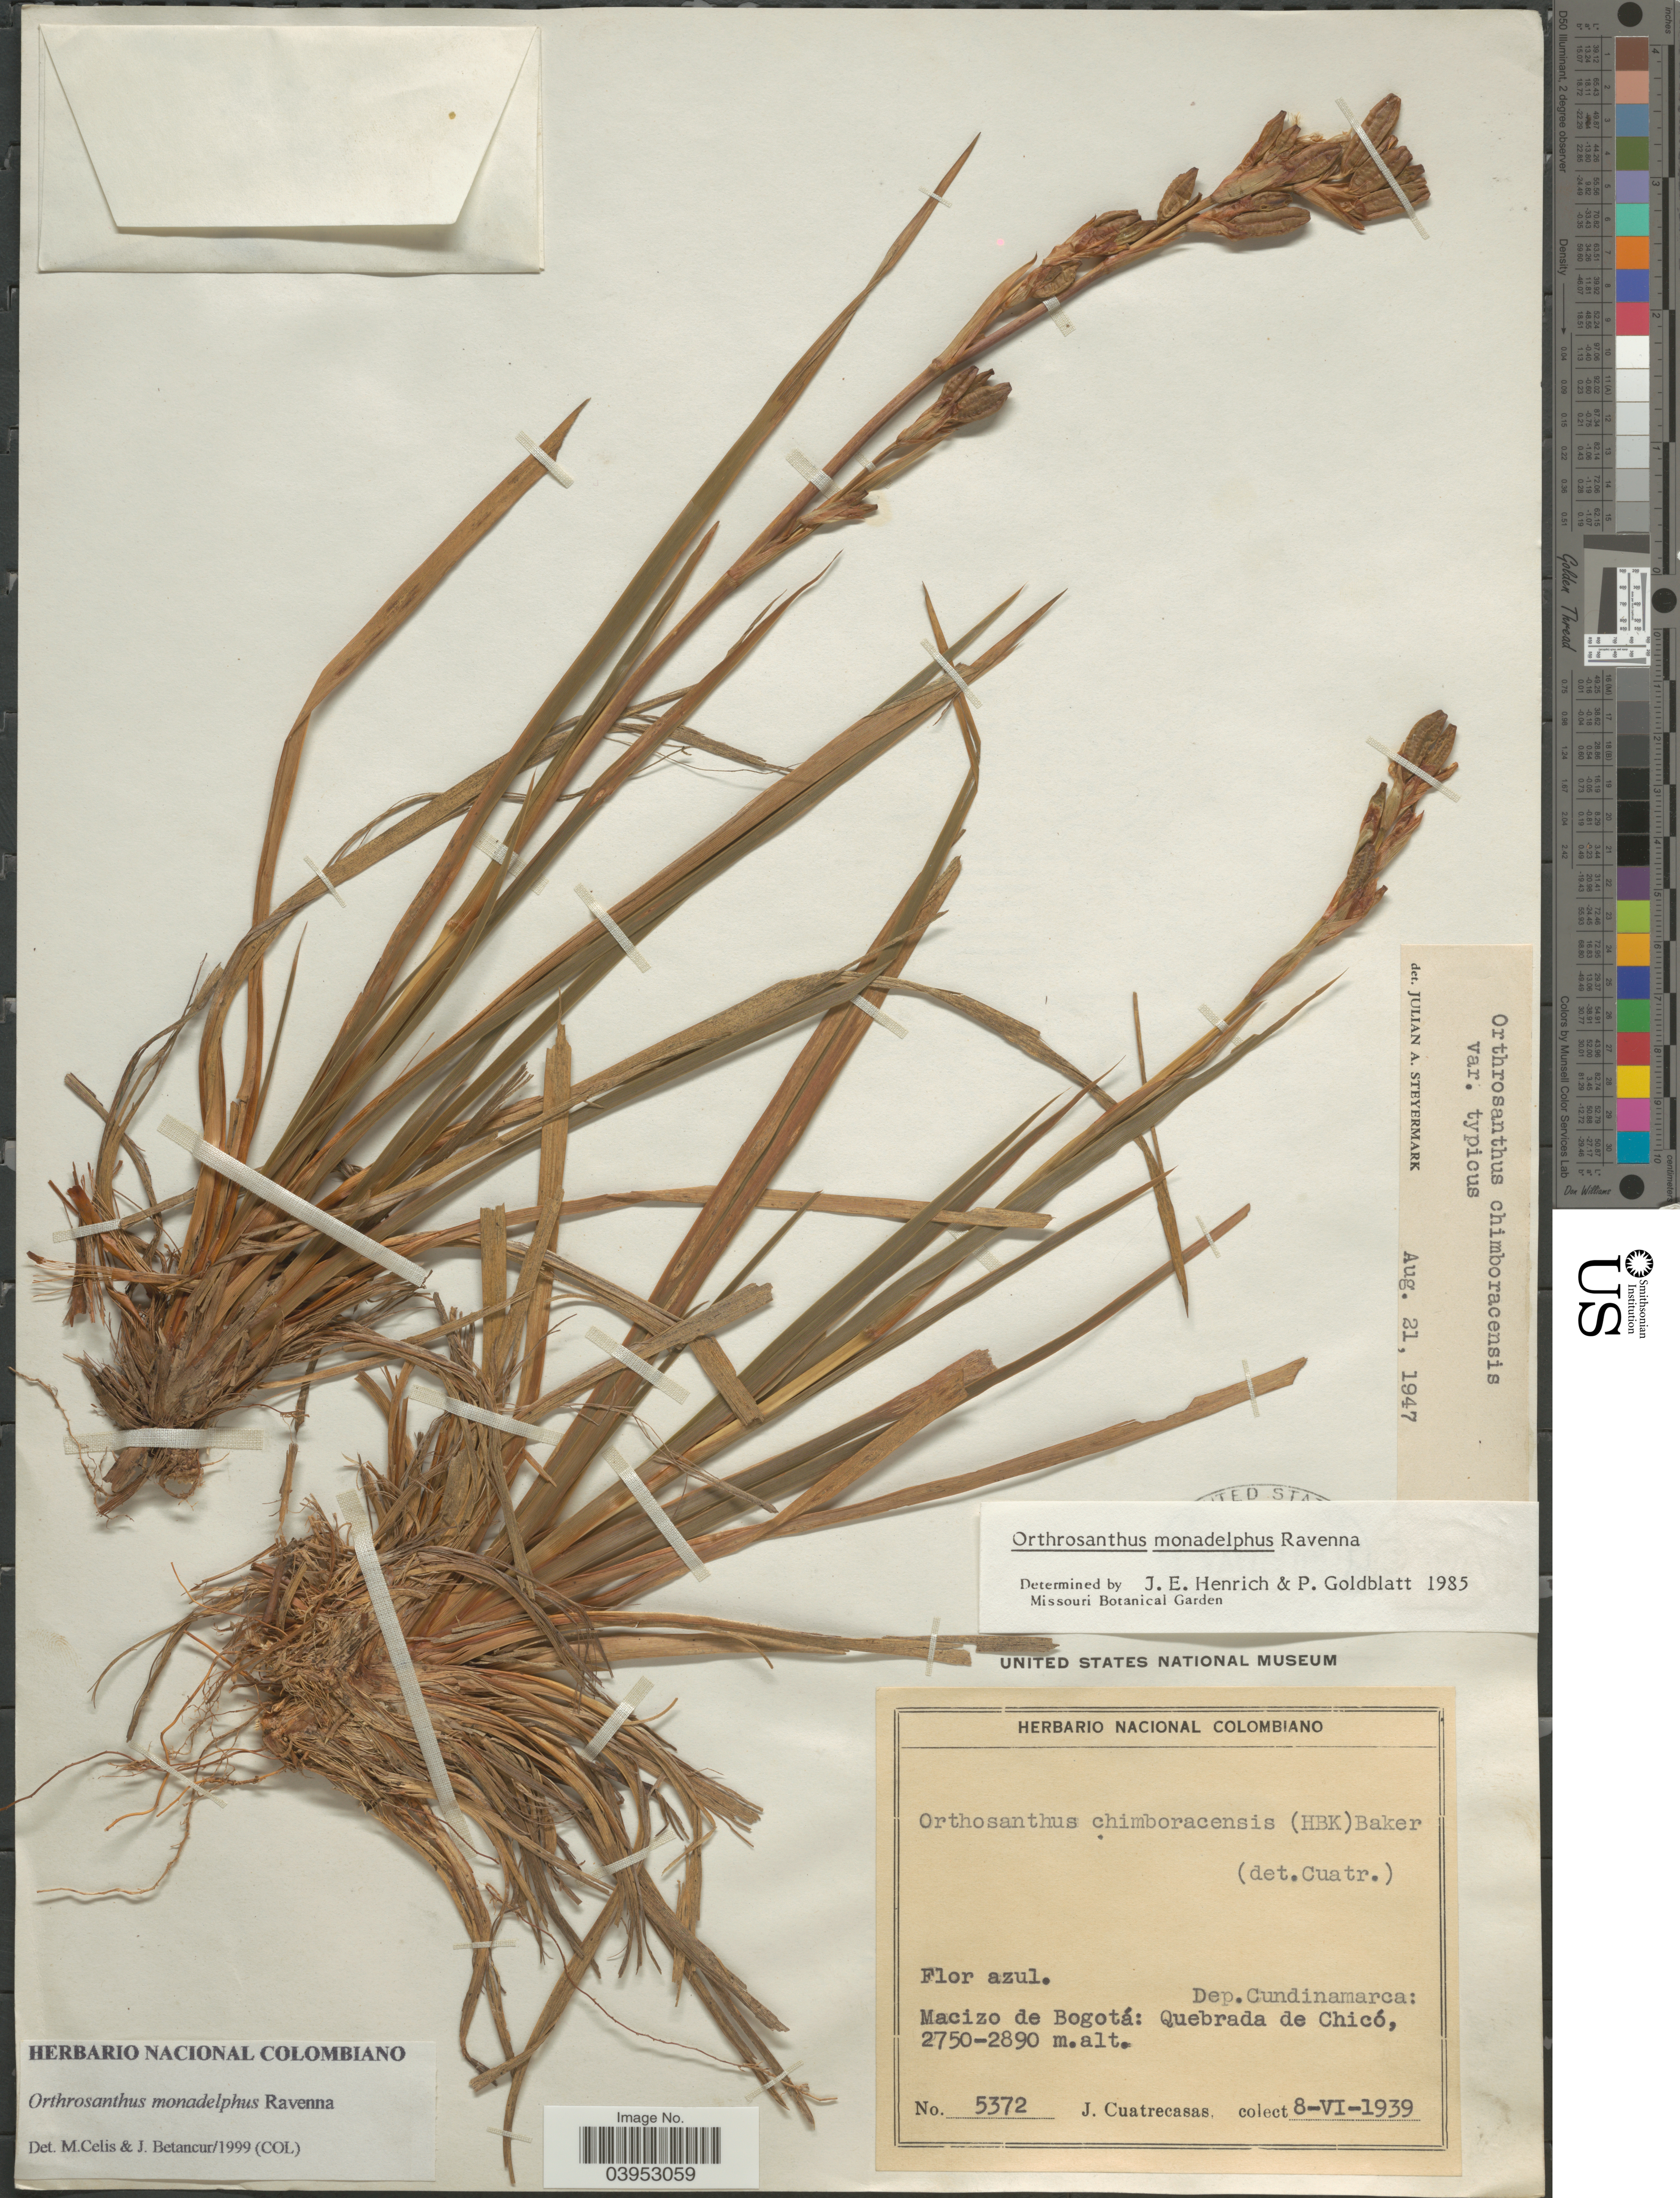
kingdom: Plantae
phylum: Tracheophyta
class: Liliopsida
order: Asparagales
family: Iridaceae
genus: Orthrosanthus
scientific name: Orthrosanthus monadelphus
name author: Ravenna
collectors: J. Cuatrecasas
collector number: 5372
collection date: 1939-06-08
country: Colombia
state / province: Cundinamarca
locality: Dep. Cundinamarca: Macizo de Bogotá: Quebrada de Chicó.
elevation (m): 2750